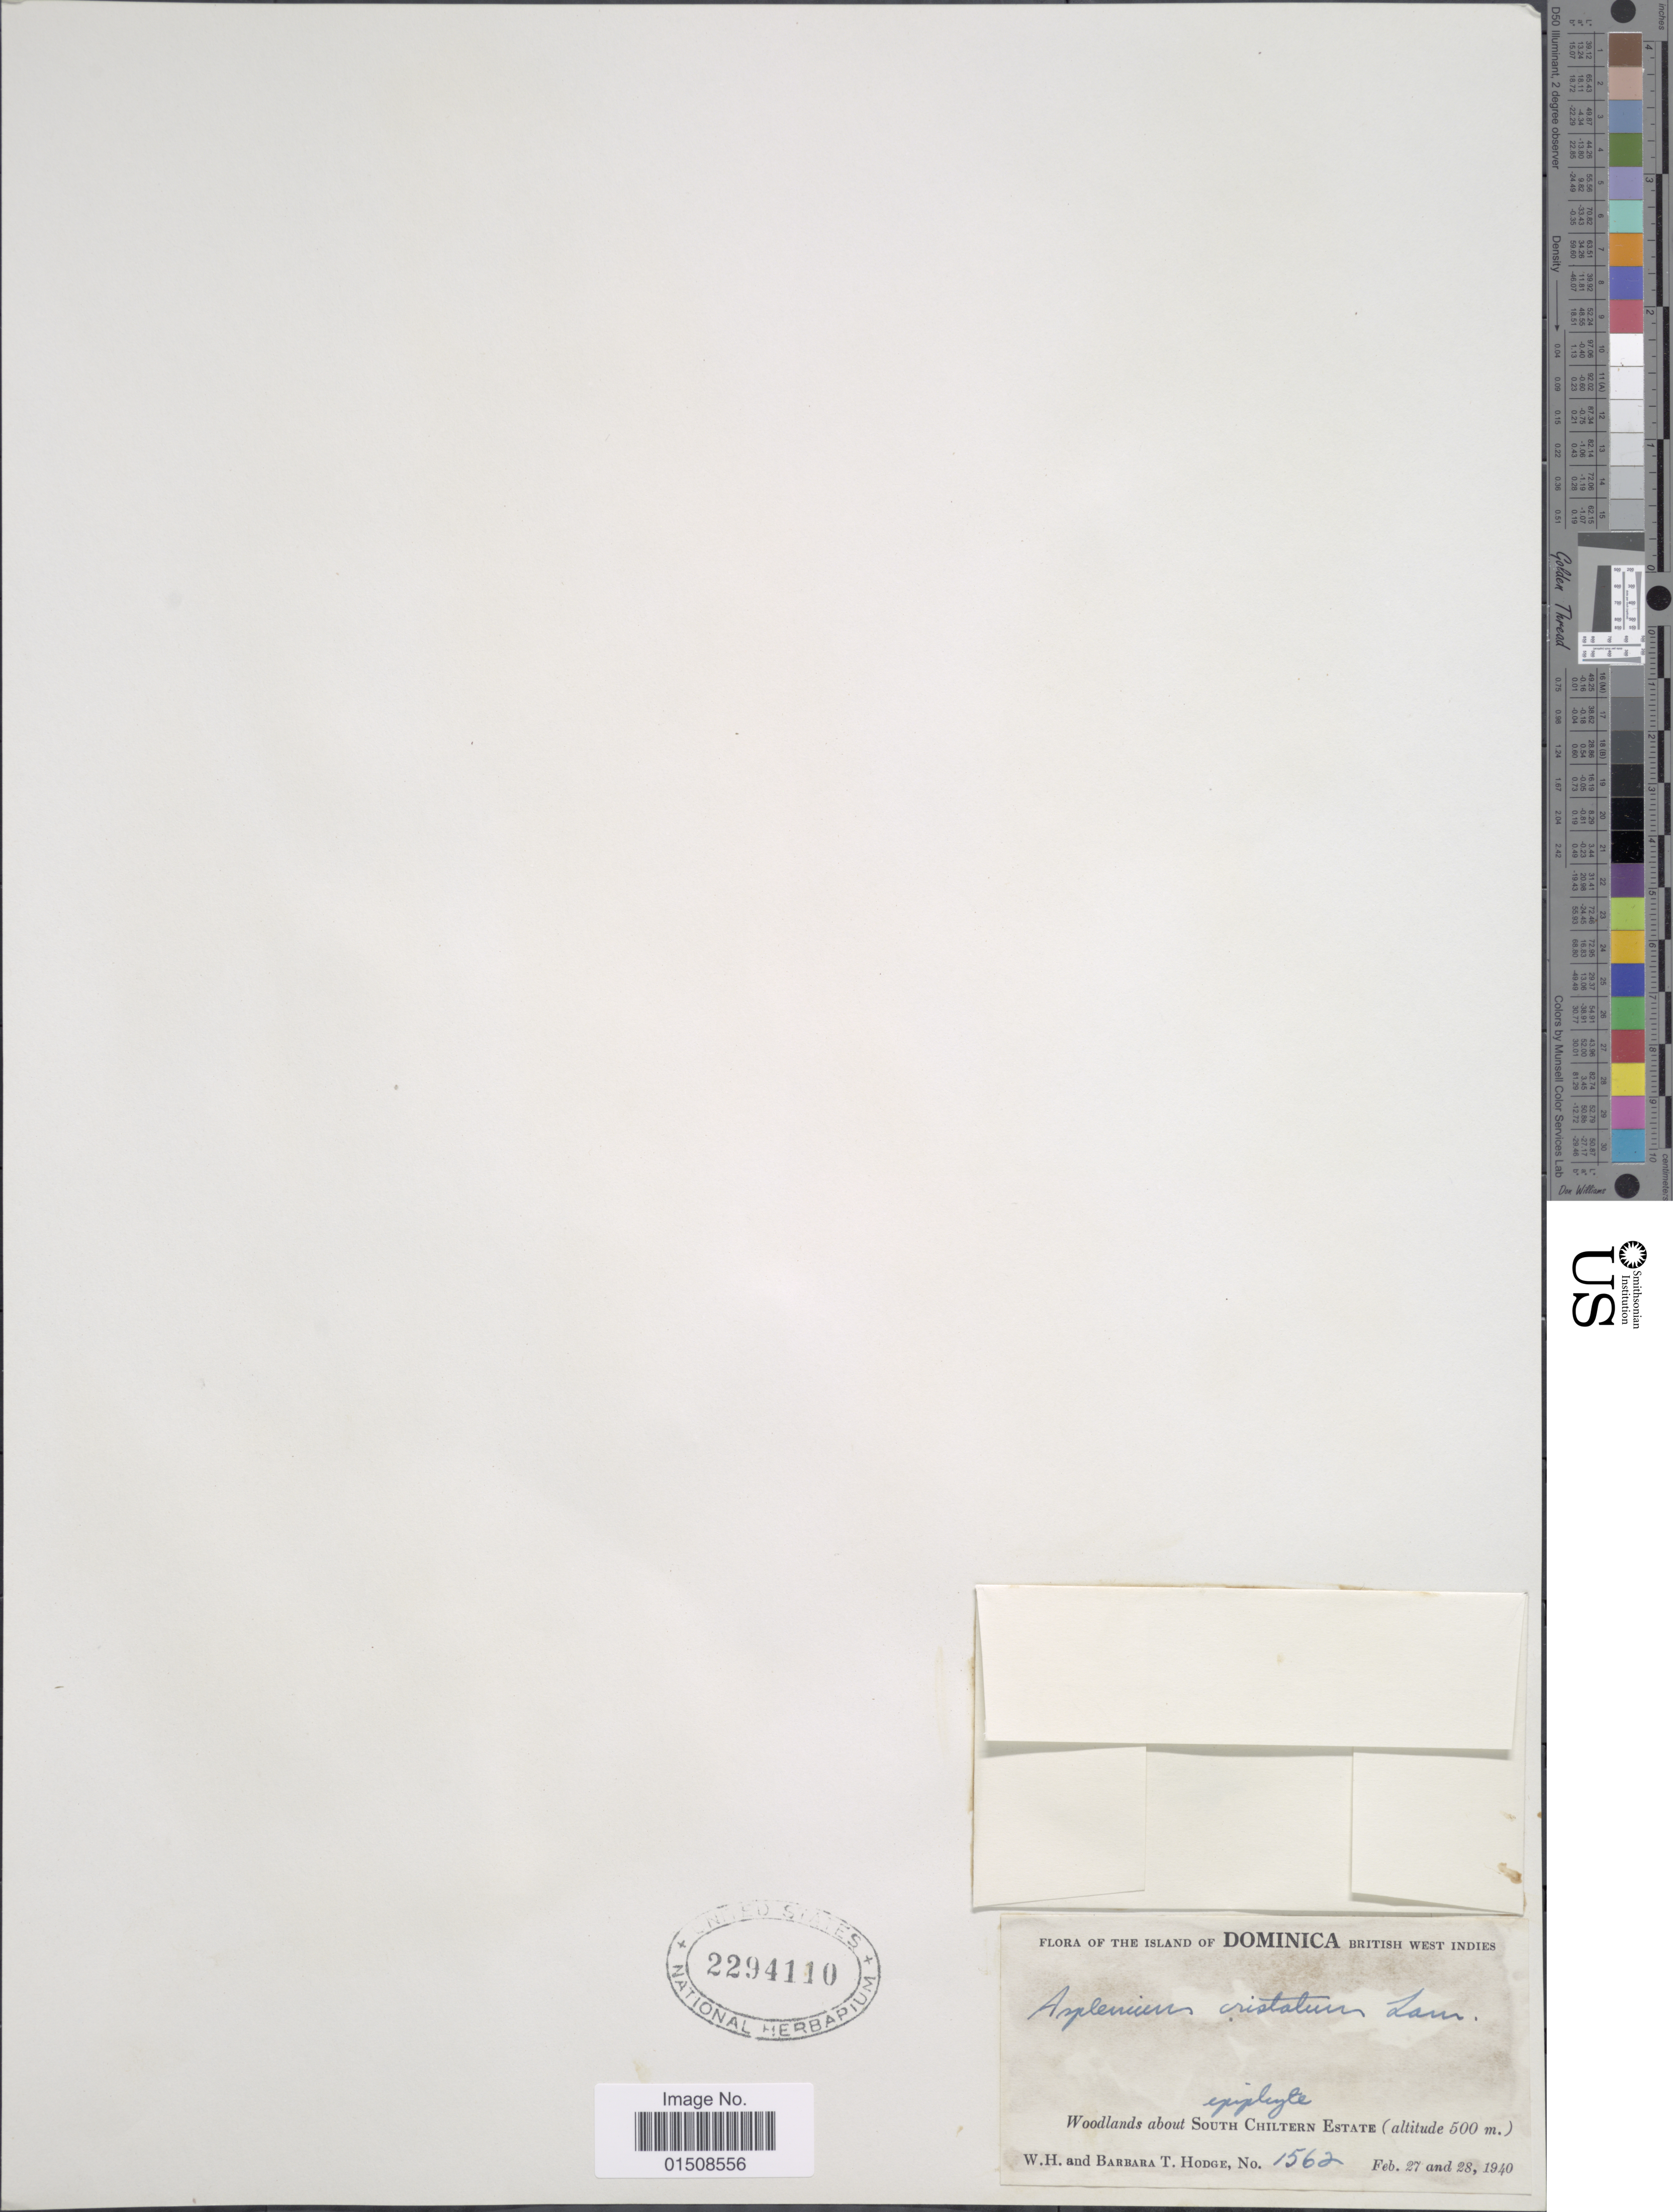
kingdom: Plantae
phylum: Tracheophyta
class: Polypodiopsida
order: Polypodiales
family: Aspleniaceae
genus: Asplenium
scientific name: Asplenium cristatum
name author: Lam.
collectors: W. Hodge & B. Hodge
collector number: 1562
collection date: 1940-02-27/1940-02-28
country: Dominica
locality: British West Indies, Woodlands about South Children Estate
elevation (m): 500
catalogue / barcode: US 2294110